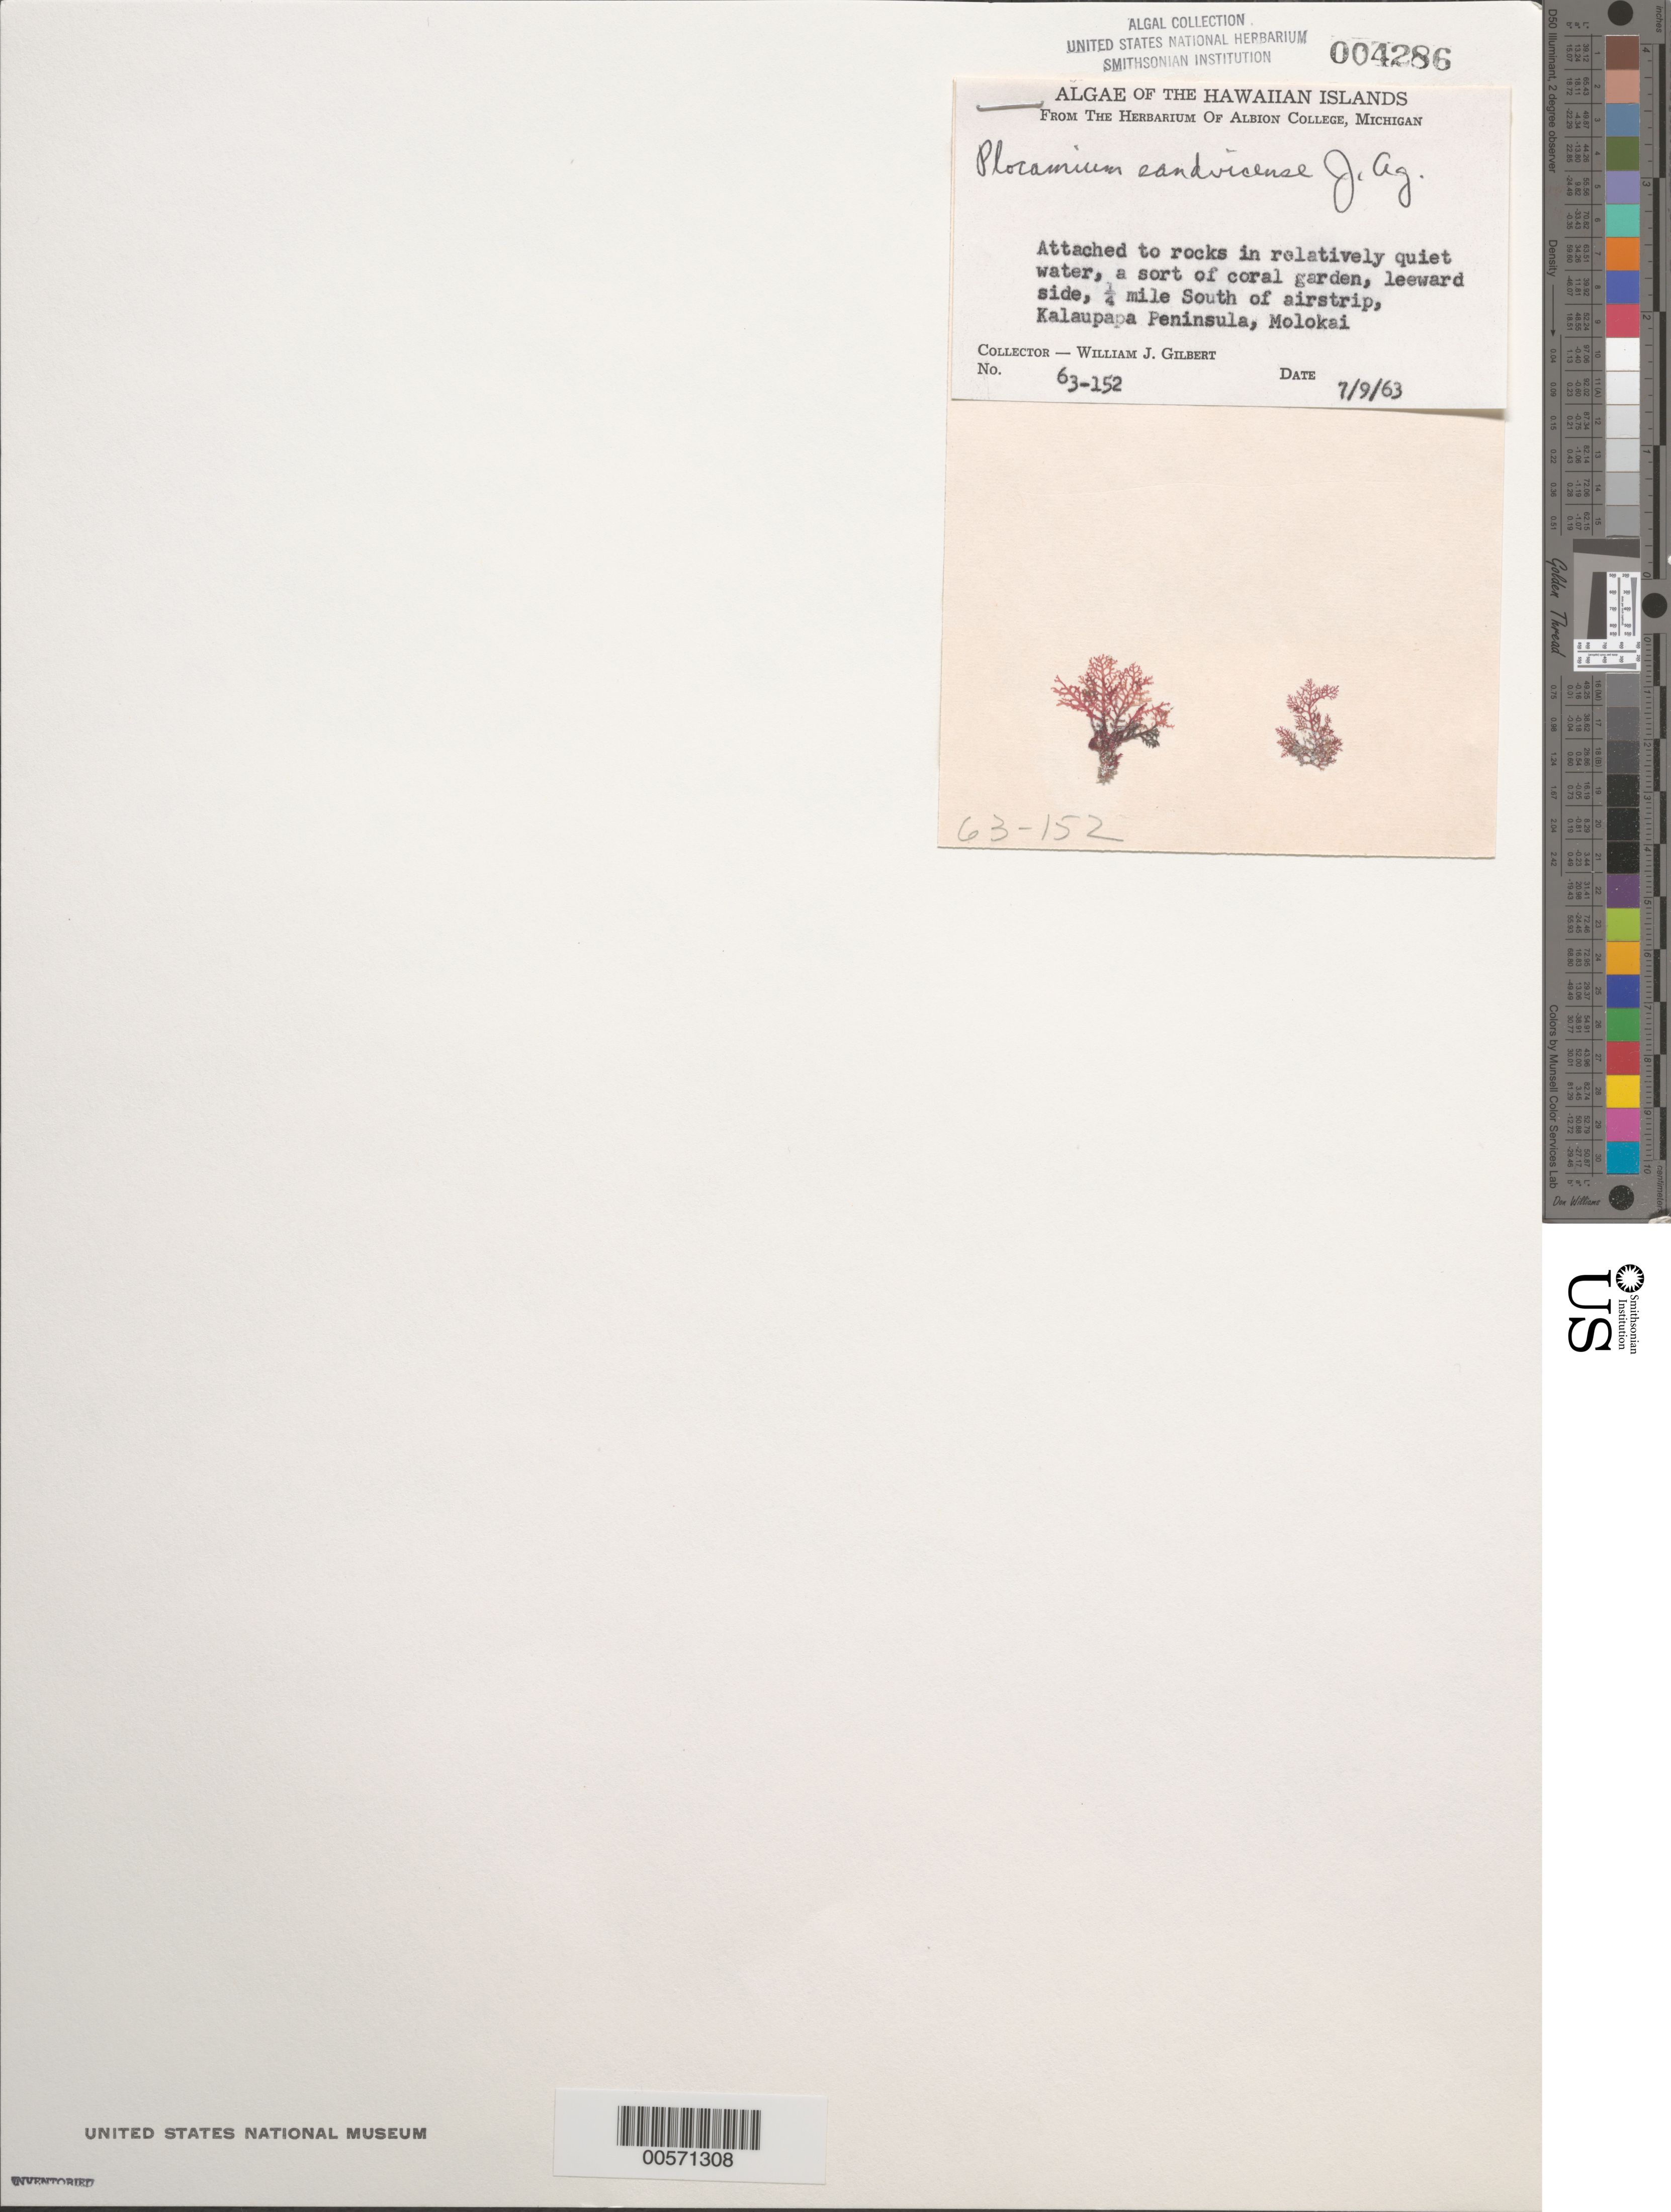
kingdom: Plantae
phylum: Rhodophyta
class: Florideophyceae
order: Plocamiales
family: Plocamiaceae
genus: Plocamium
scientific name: Plocamium sandvicense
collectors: W. J. Gilbert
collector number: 63-152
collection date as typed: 09 Jul 1963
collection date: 1963-07-09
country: United States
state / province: Hawaii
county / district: Maui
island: Moloka'i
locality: Kalaupapa Peninsula, 0.25 mile south of airstrip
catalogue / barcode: US 4286